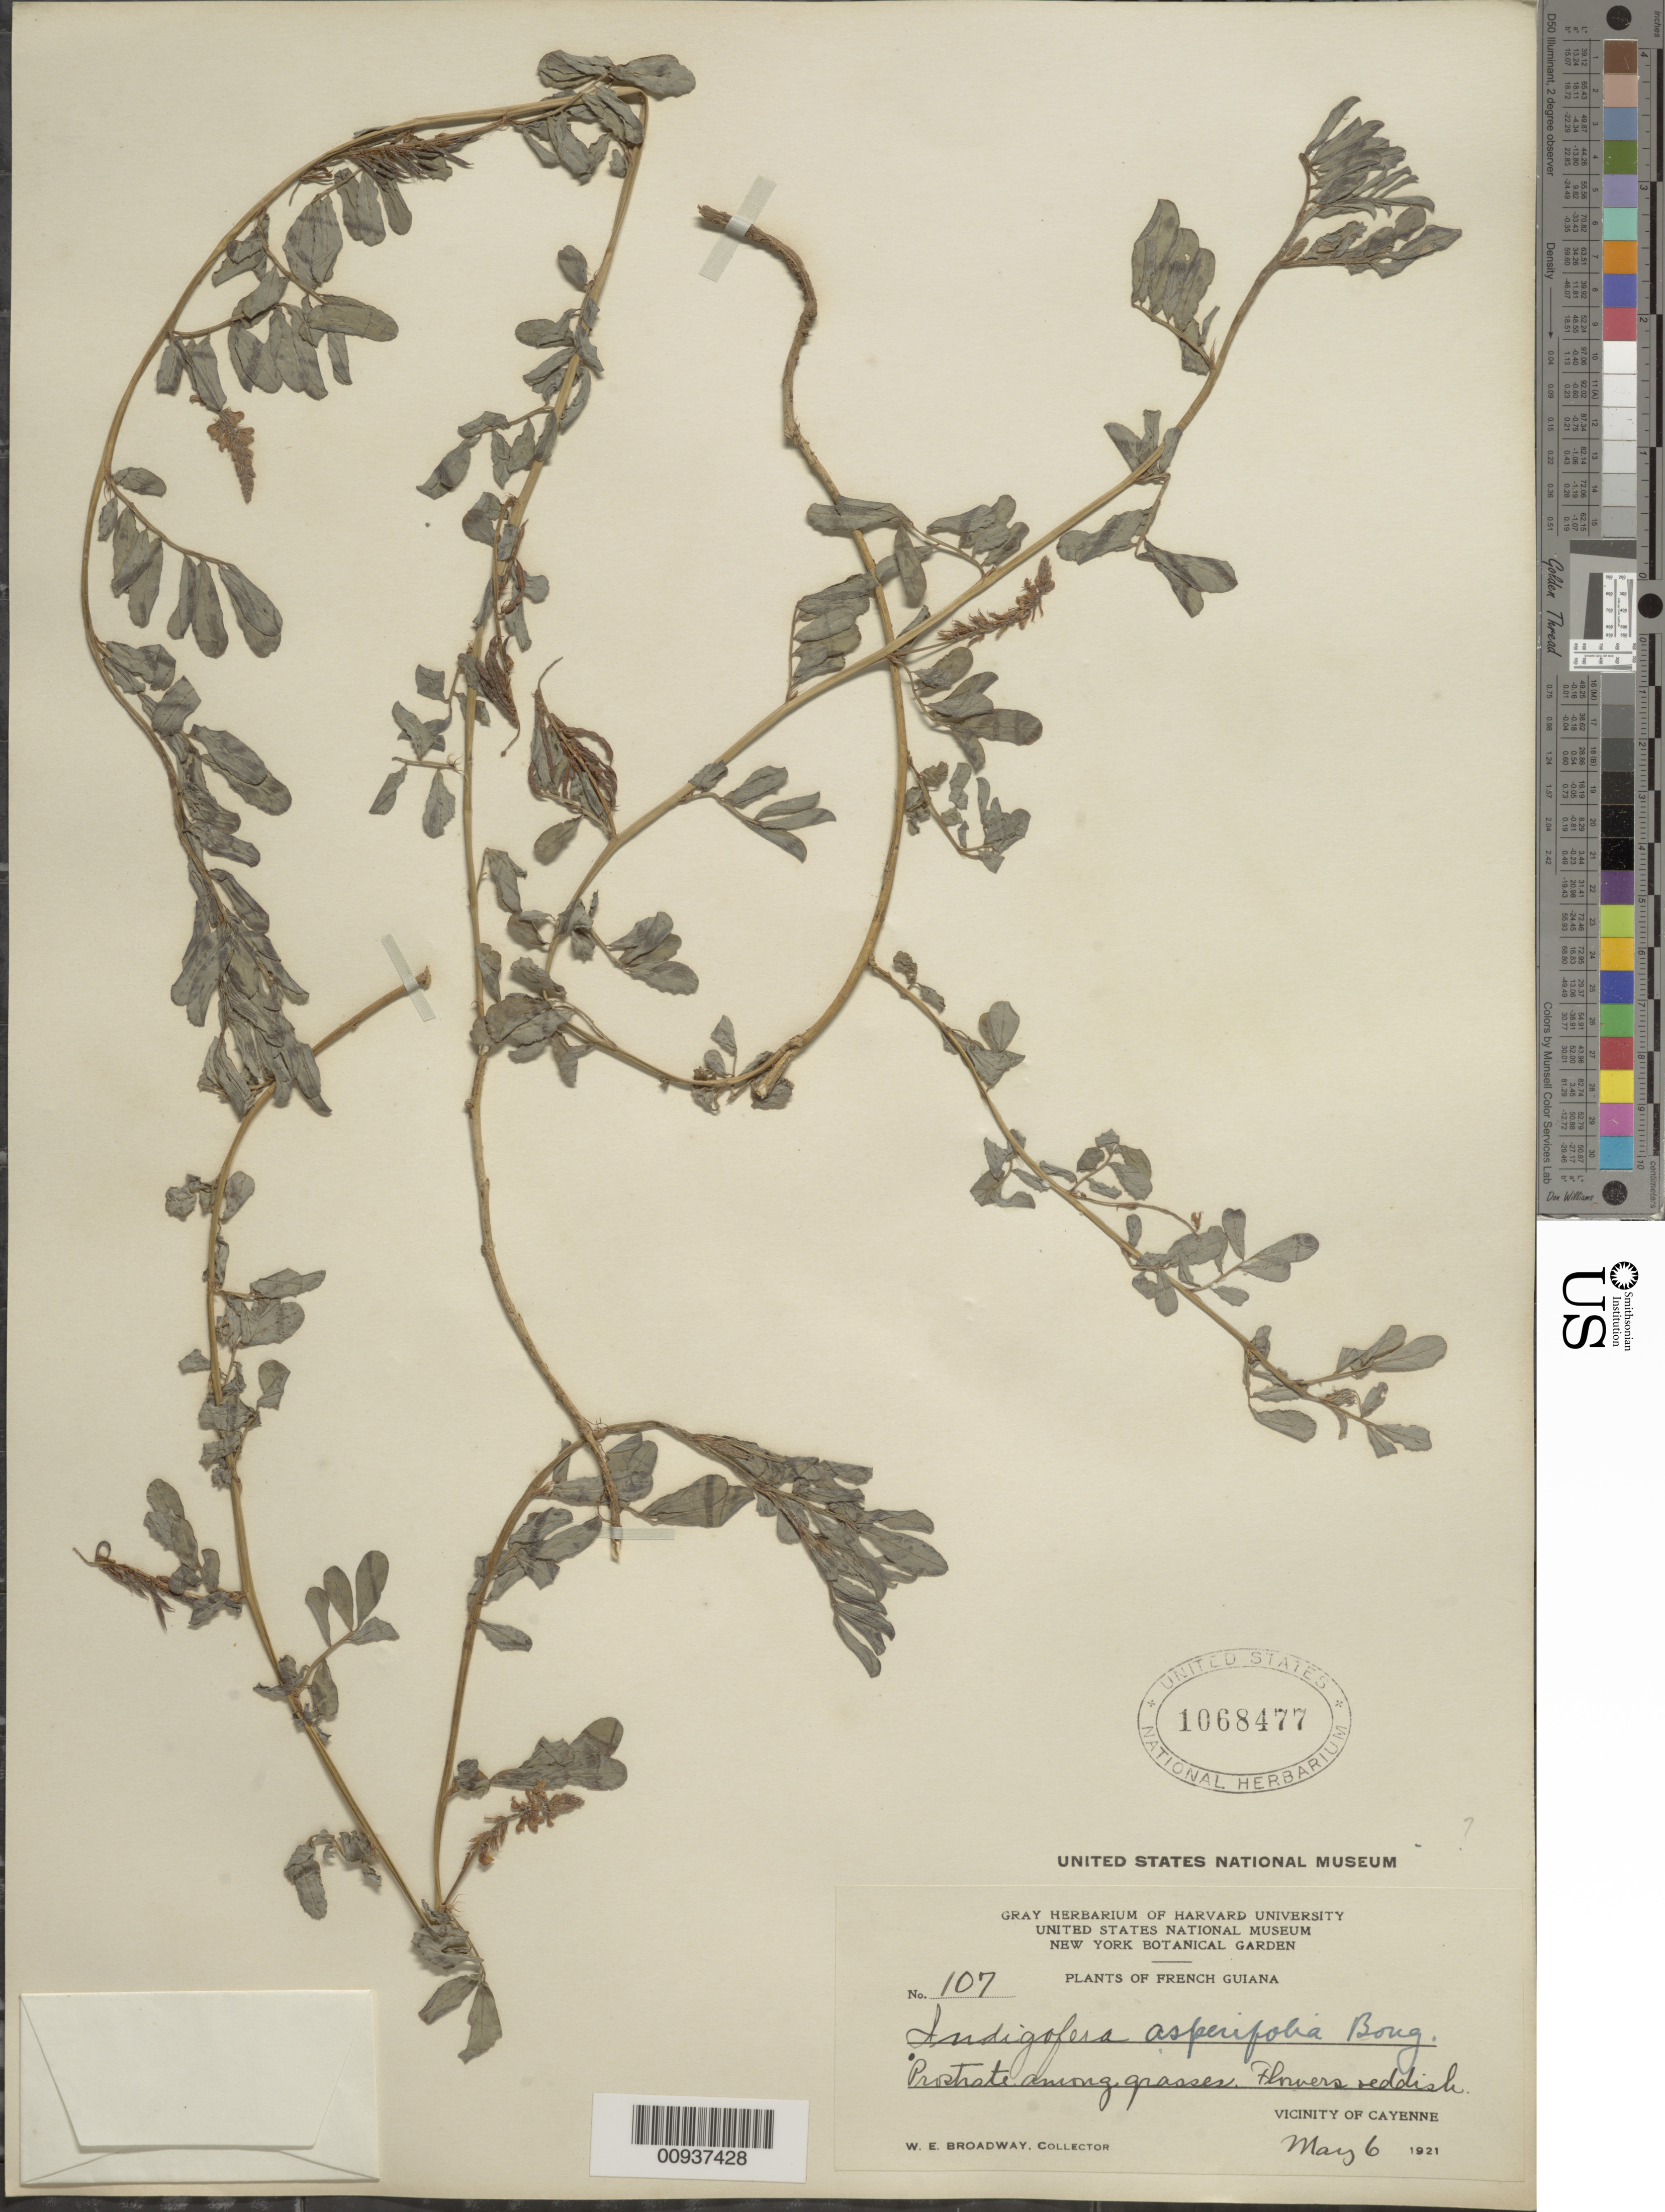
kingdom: Plantae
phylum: Tracheophyta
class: Magnoliopsida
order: Fabales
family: Fabaceae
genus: Indigofera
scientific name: Indigofera asperifolia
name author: Bong. ex Benth.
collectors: W. E. Broadway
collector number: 107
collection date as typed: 6-May-21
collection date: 1921-05-06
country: French Guiana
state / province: Cayenne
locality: Cayenne, vic.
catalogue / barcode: US 1068477